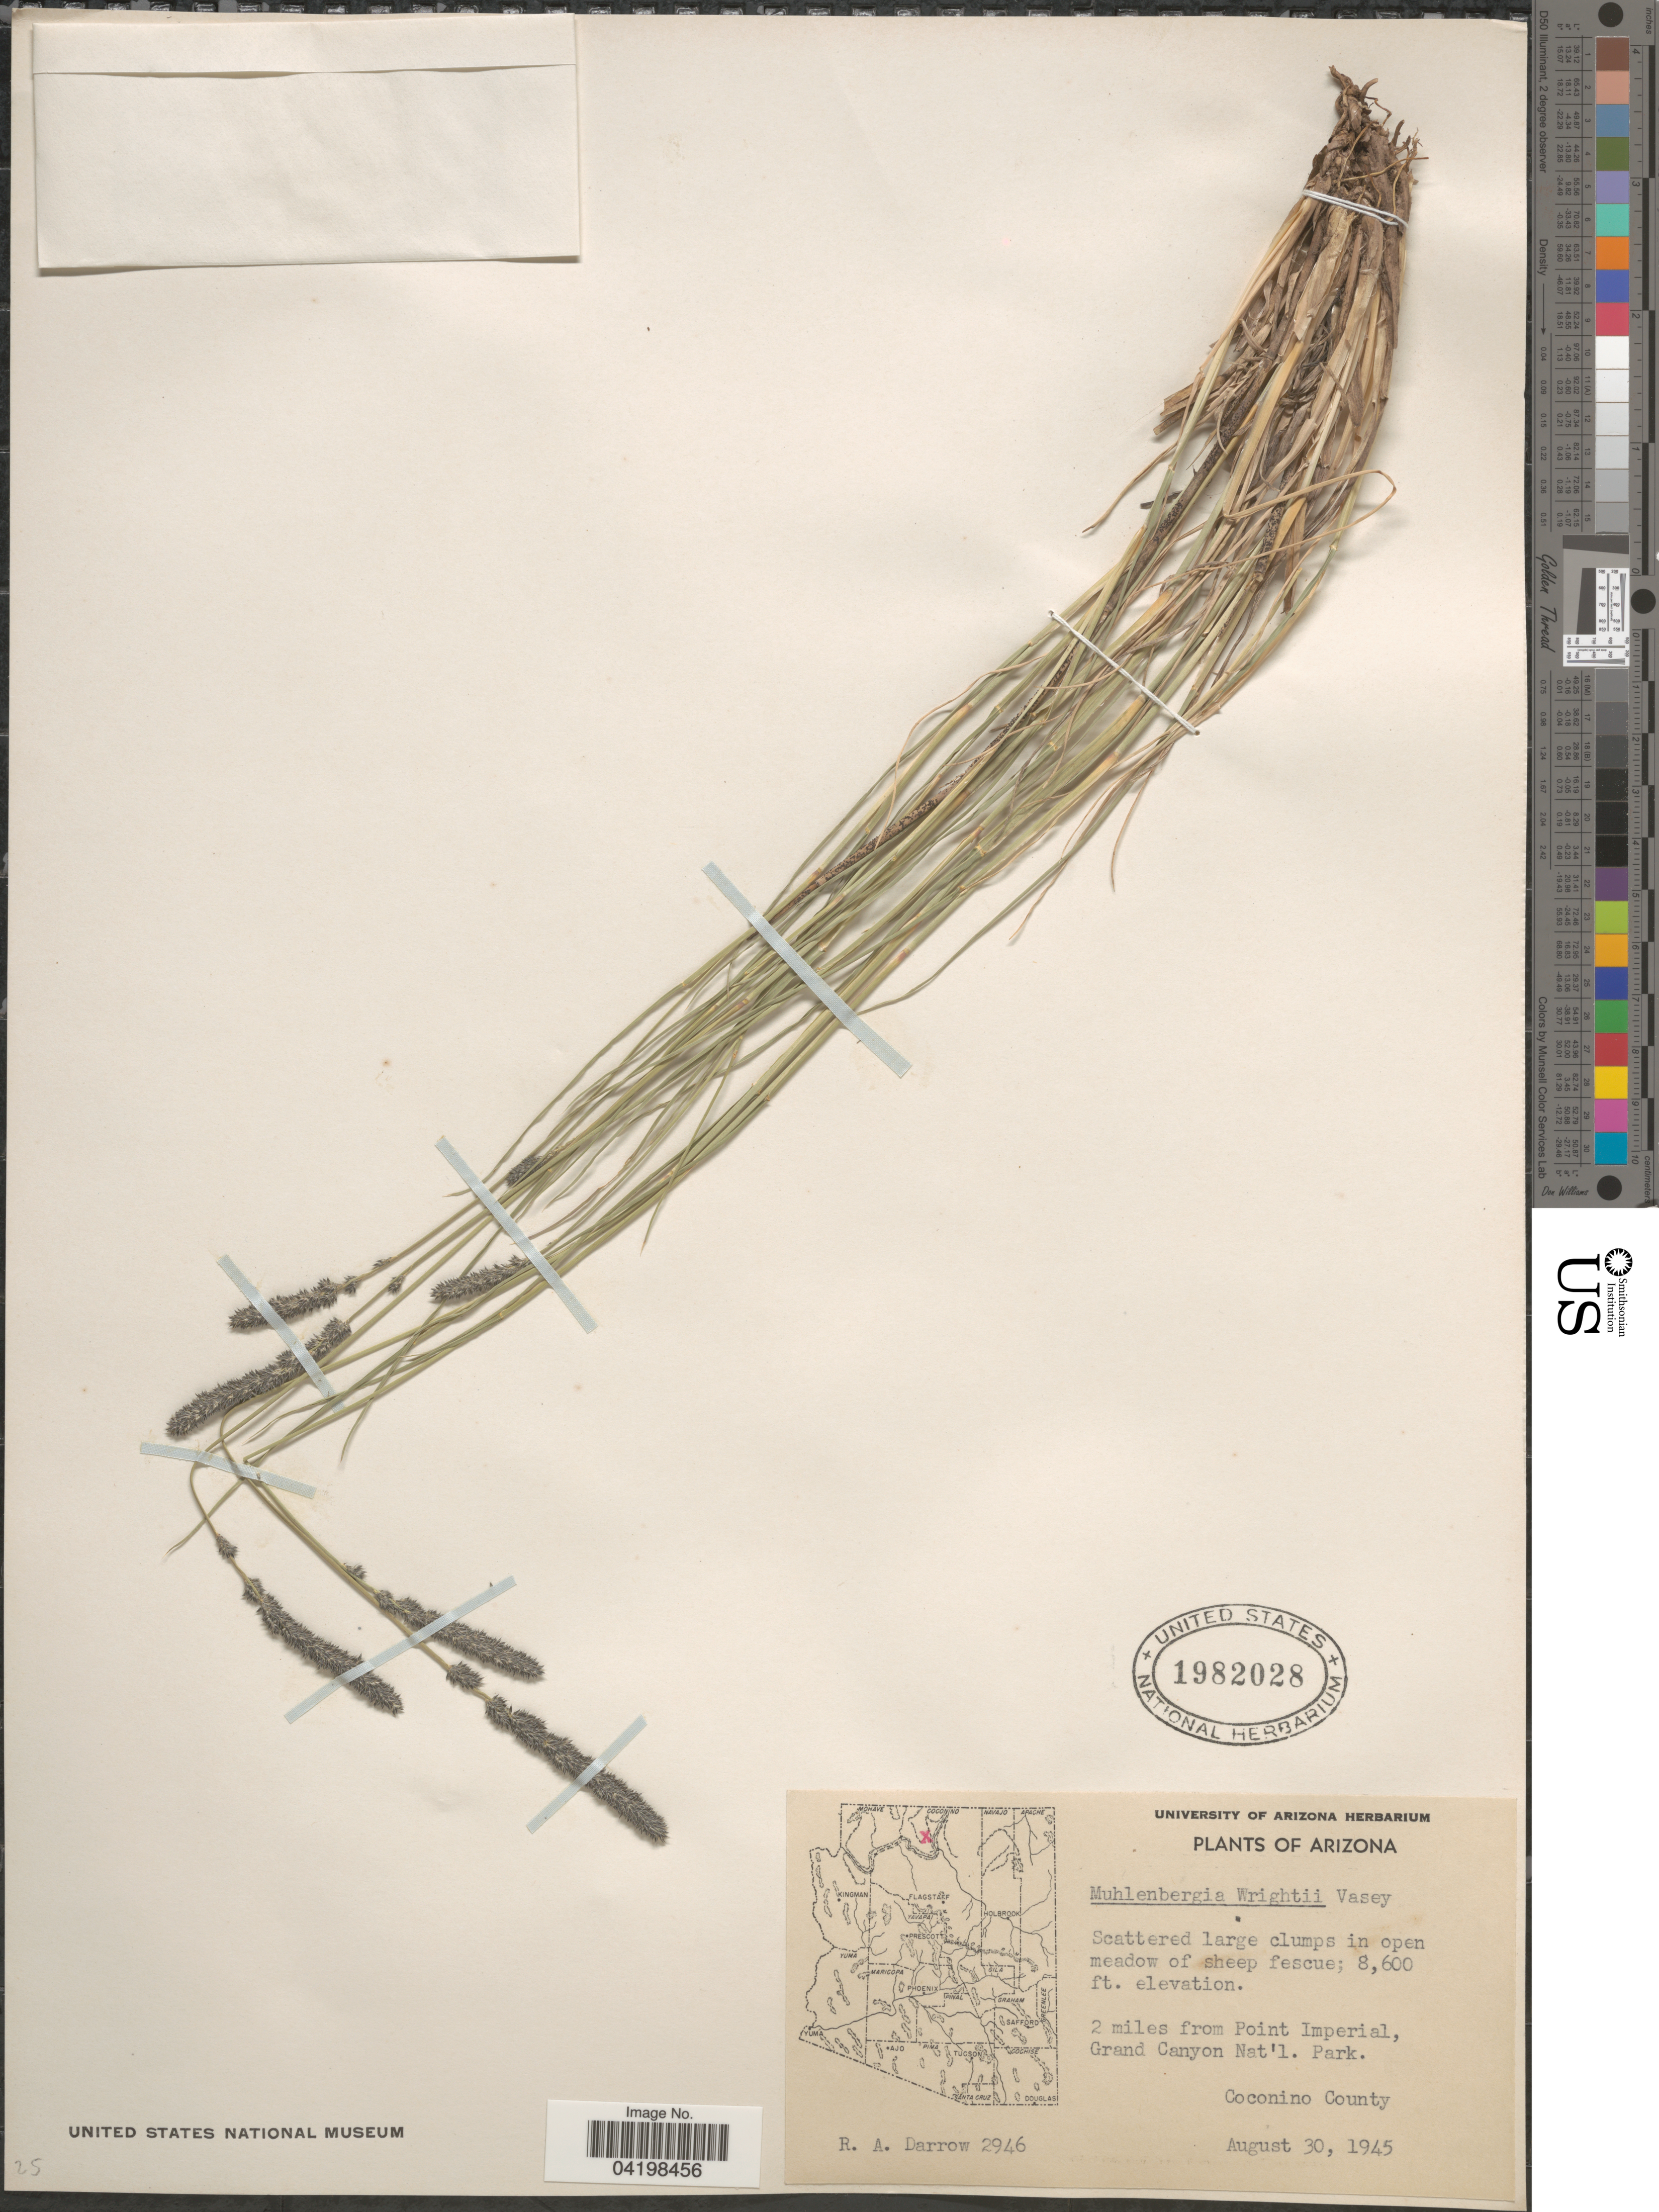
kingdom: Plantae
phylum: Tracheophyta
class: Liliopsida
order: Poales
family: Poaceae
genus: Muhlenbergia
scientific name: Muhlenbergia wrightii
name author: Vasey ex J.M. Coult.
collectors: R. A. Darrow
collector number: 2946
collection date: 1945-08-30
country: United States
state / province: Arizona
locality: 2 miles from Point Imperial, Grand Canyon Nat'l. Park. Coconino County.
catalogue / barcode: US 1982028